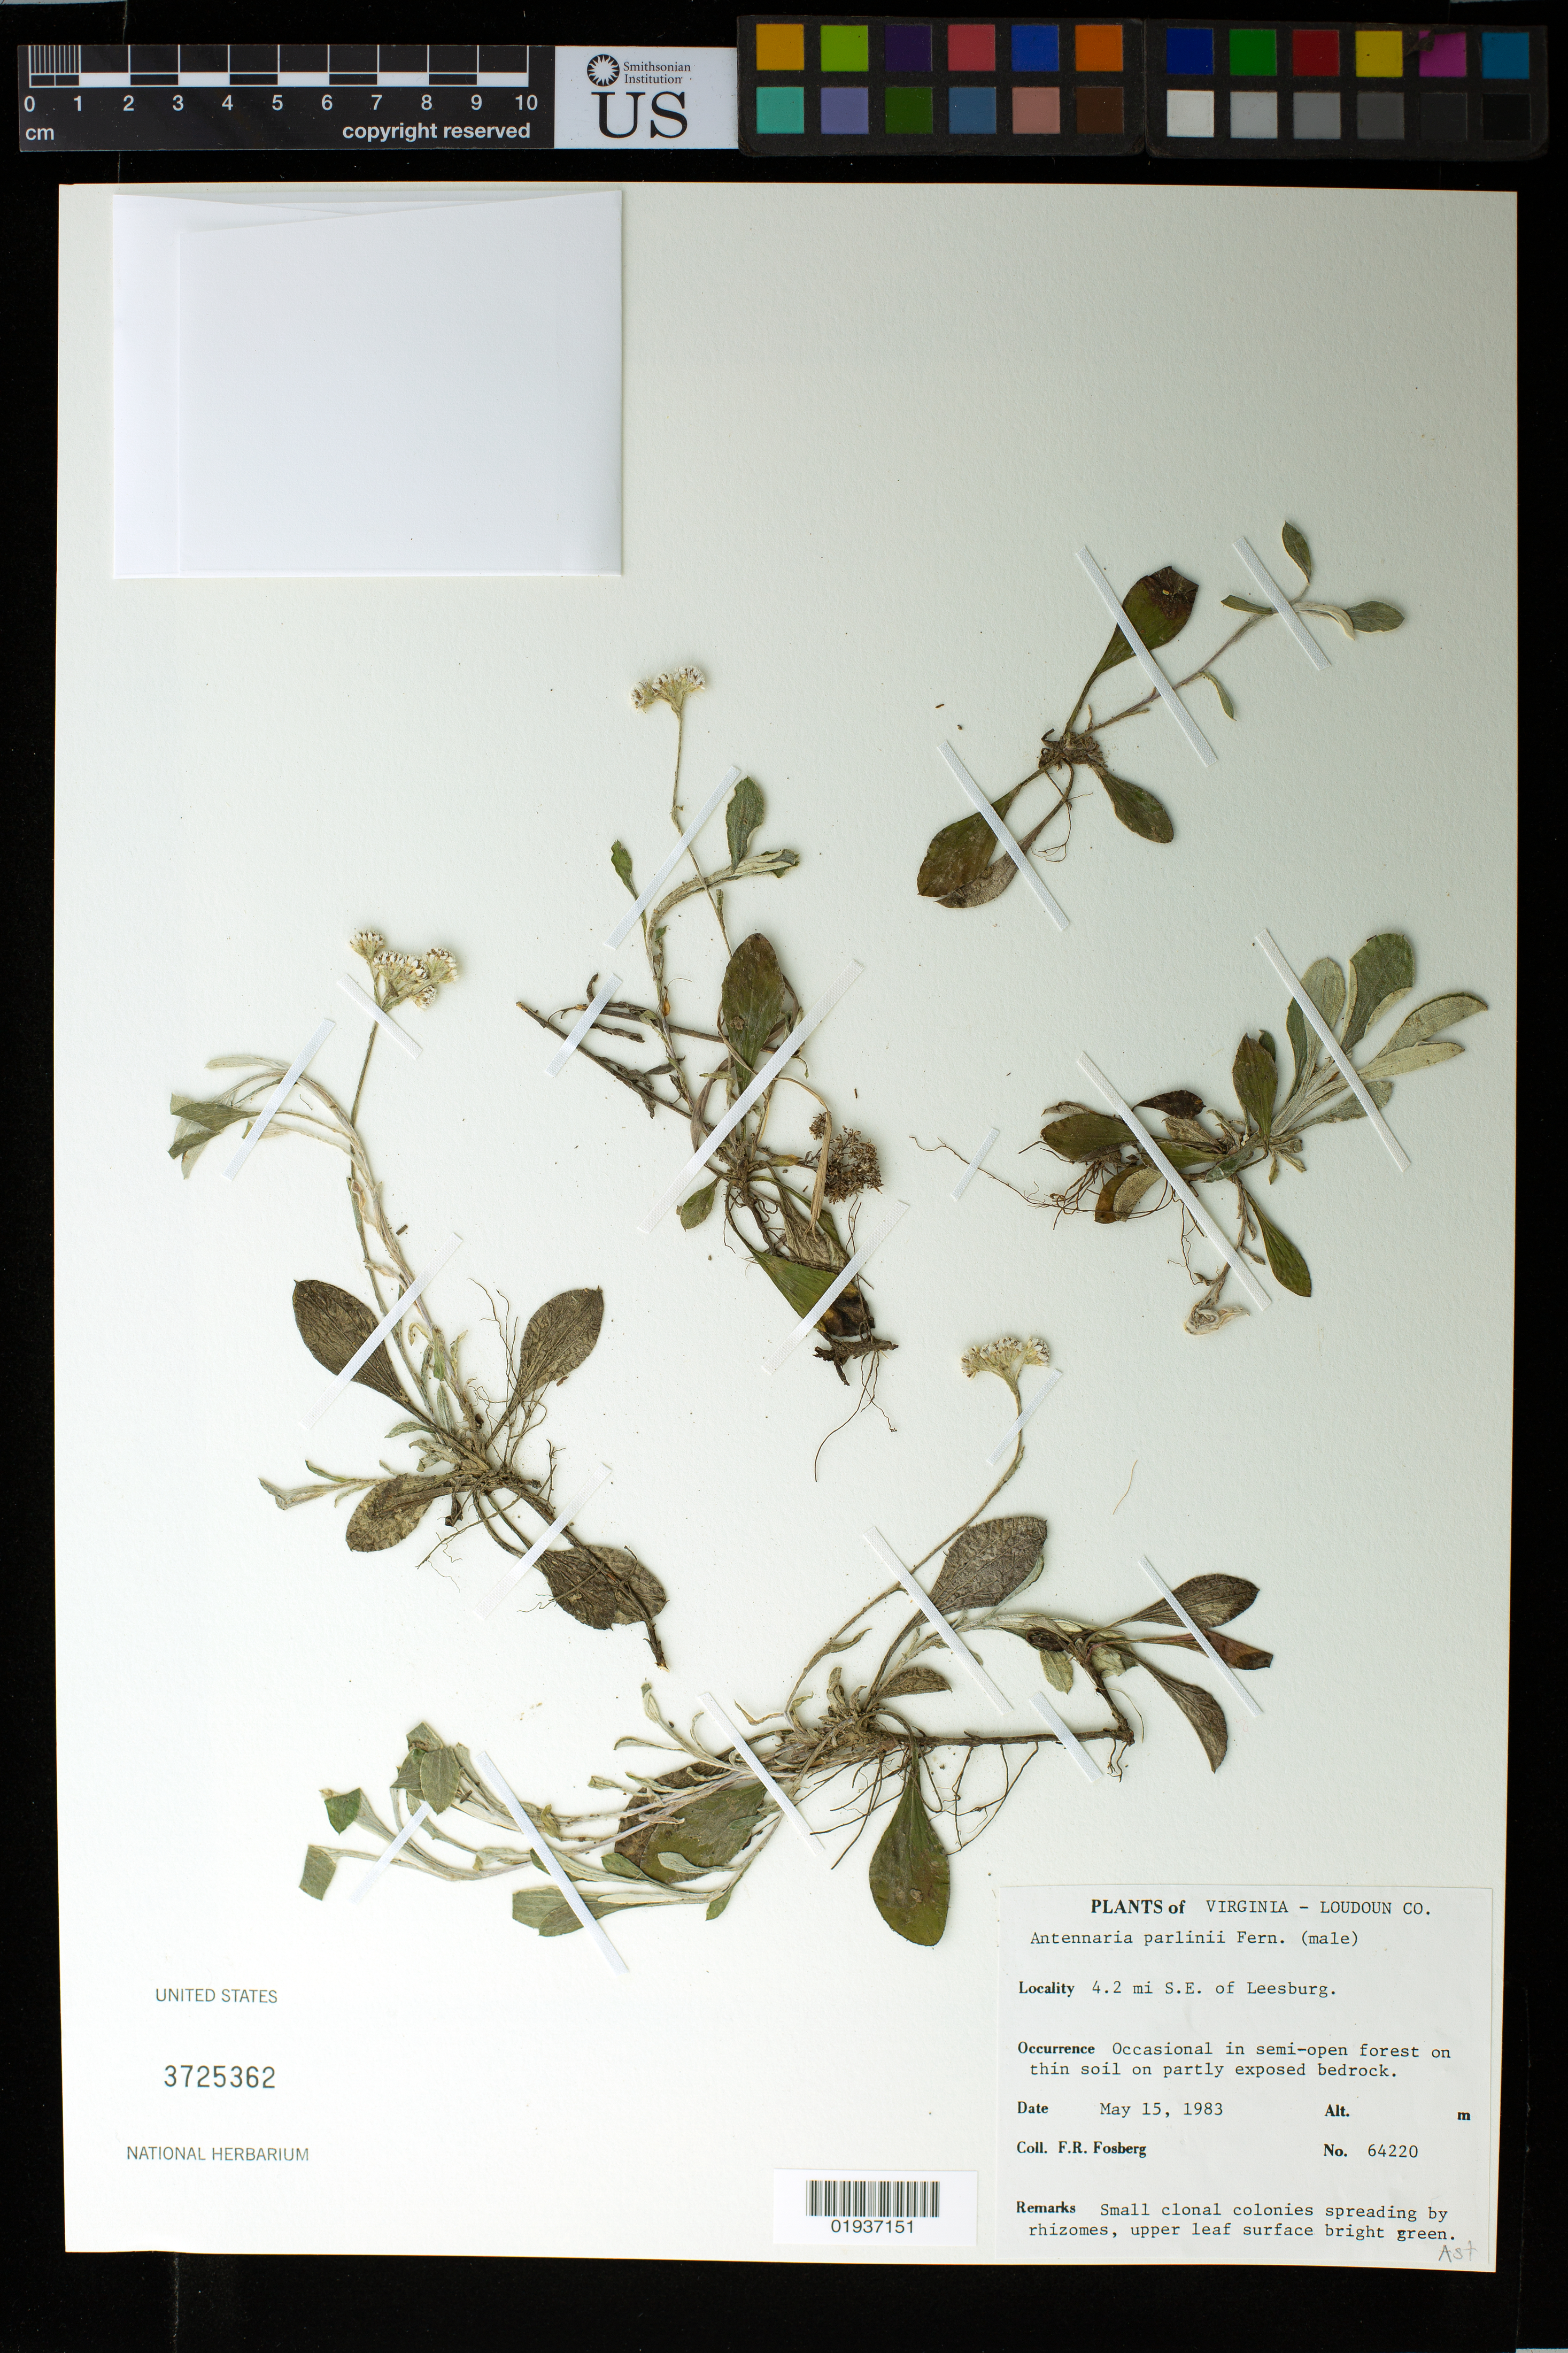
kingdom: Plantae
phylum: Tracheophyta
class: Magnoliopsida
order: Asterales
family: Asteraceae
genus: Antennaria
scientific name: Antennaria parlinii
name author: Fernald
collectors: F. R. Fosberg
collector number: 64220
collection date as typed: May 15, 1983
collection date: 1983-05-15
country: United States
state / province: Virginia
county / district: Loudoun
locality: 4.2 mi SE of Leesburg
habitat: Semi-open forest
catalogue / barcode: US 3725362